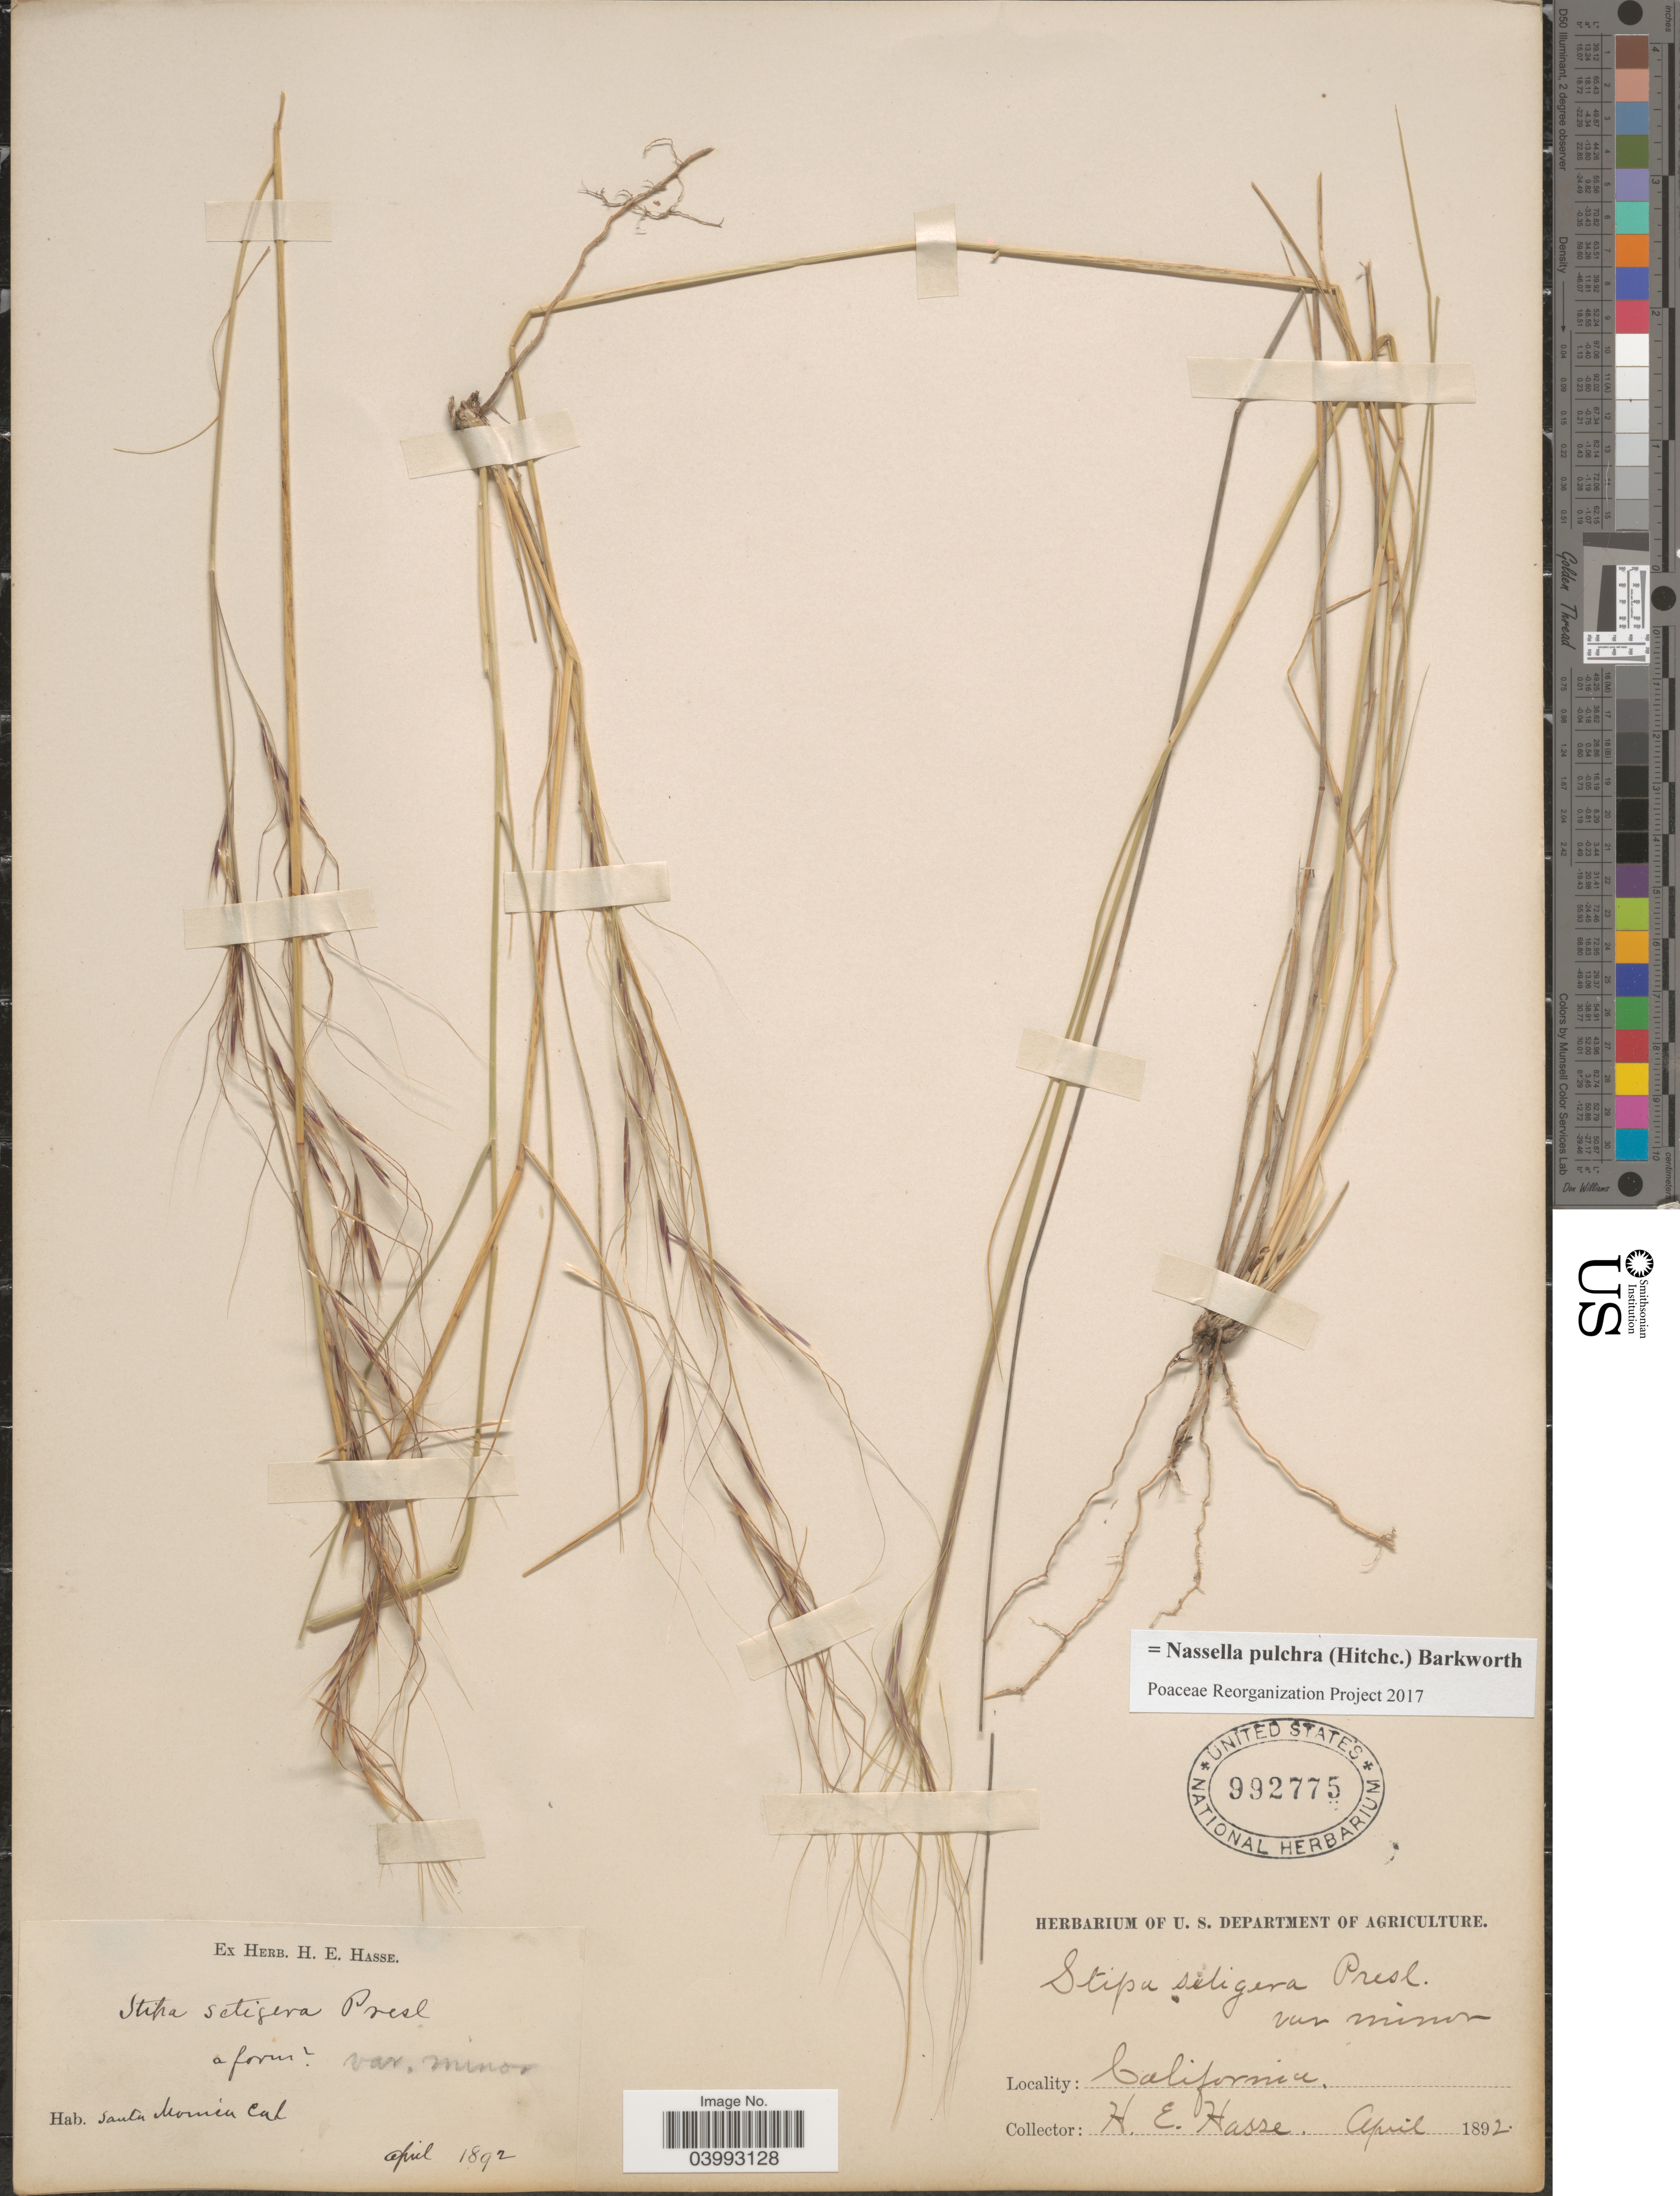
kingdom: Plantae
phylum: Tracheophyta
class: Liliopsida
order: Poales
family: Poaceae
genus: Nassella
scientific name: Nassella pulchra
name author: (Hitchc.) Barkworth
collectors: H. E. Hasse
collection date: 1892-04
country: United States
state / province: California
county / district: Los Angeles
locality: Santa Monica.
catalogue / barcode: US 992775